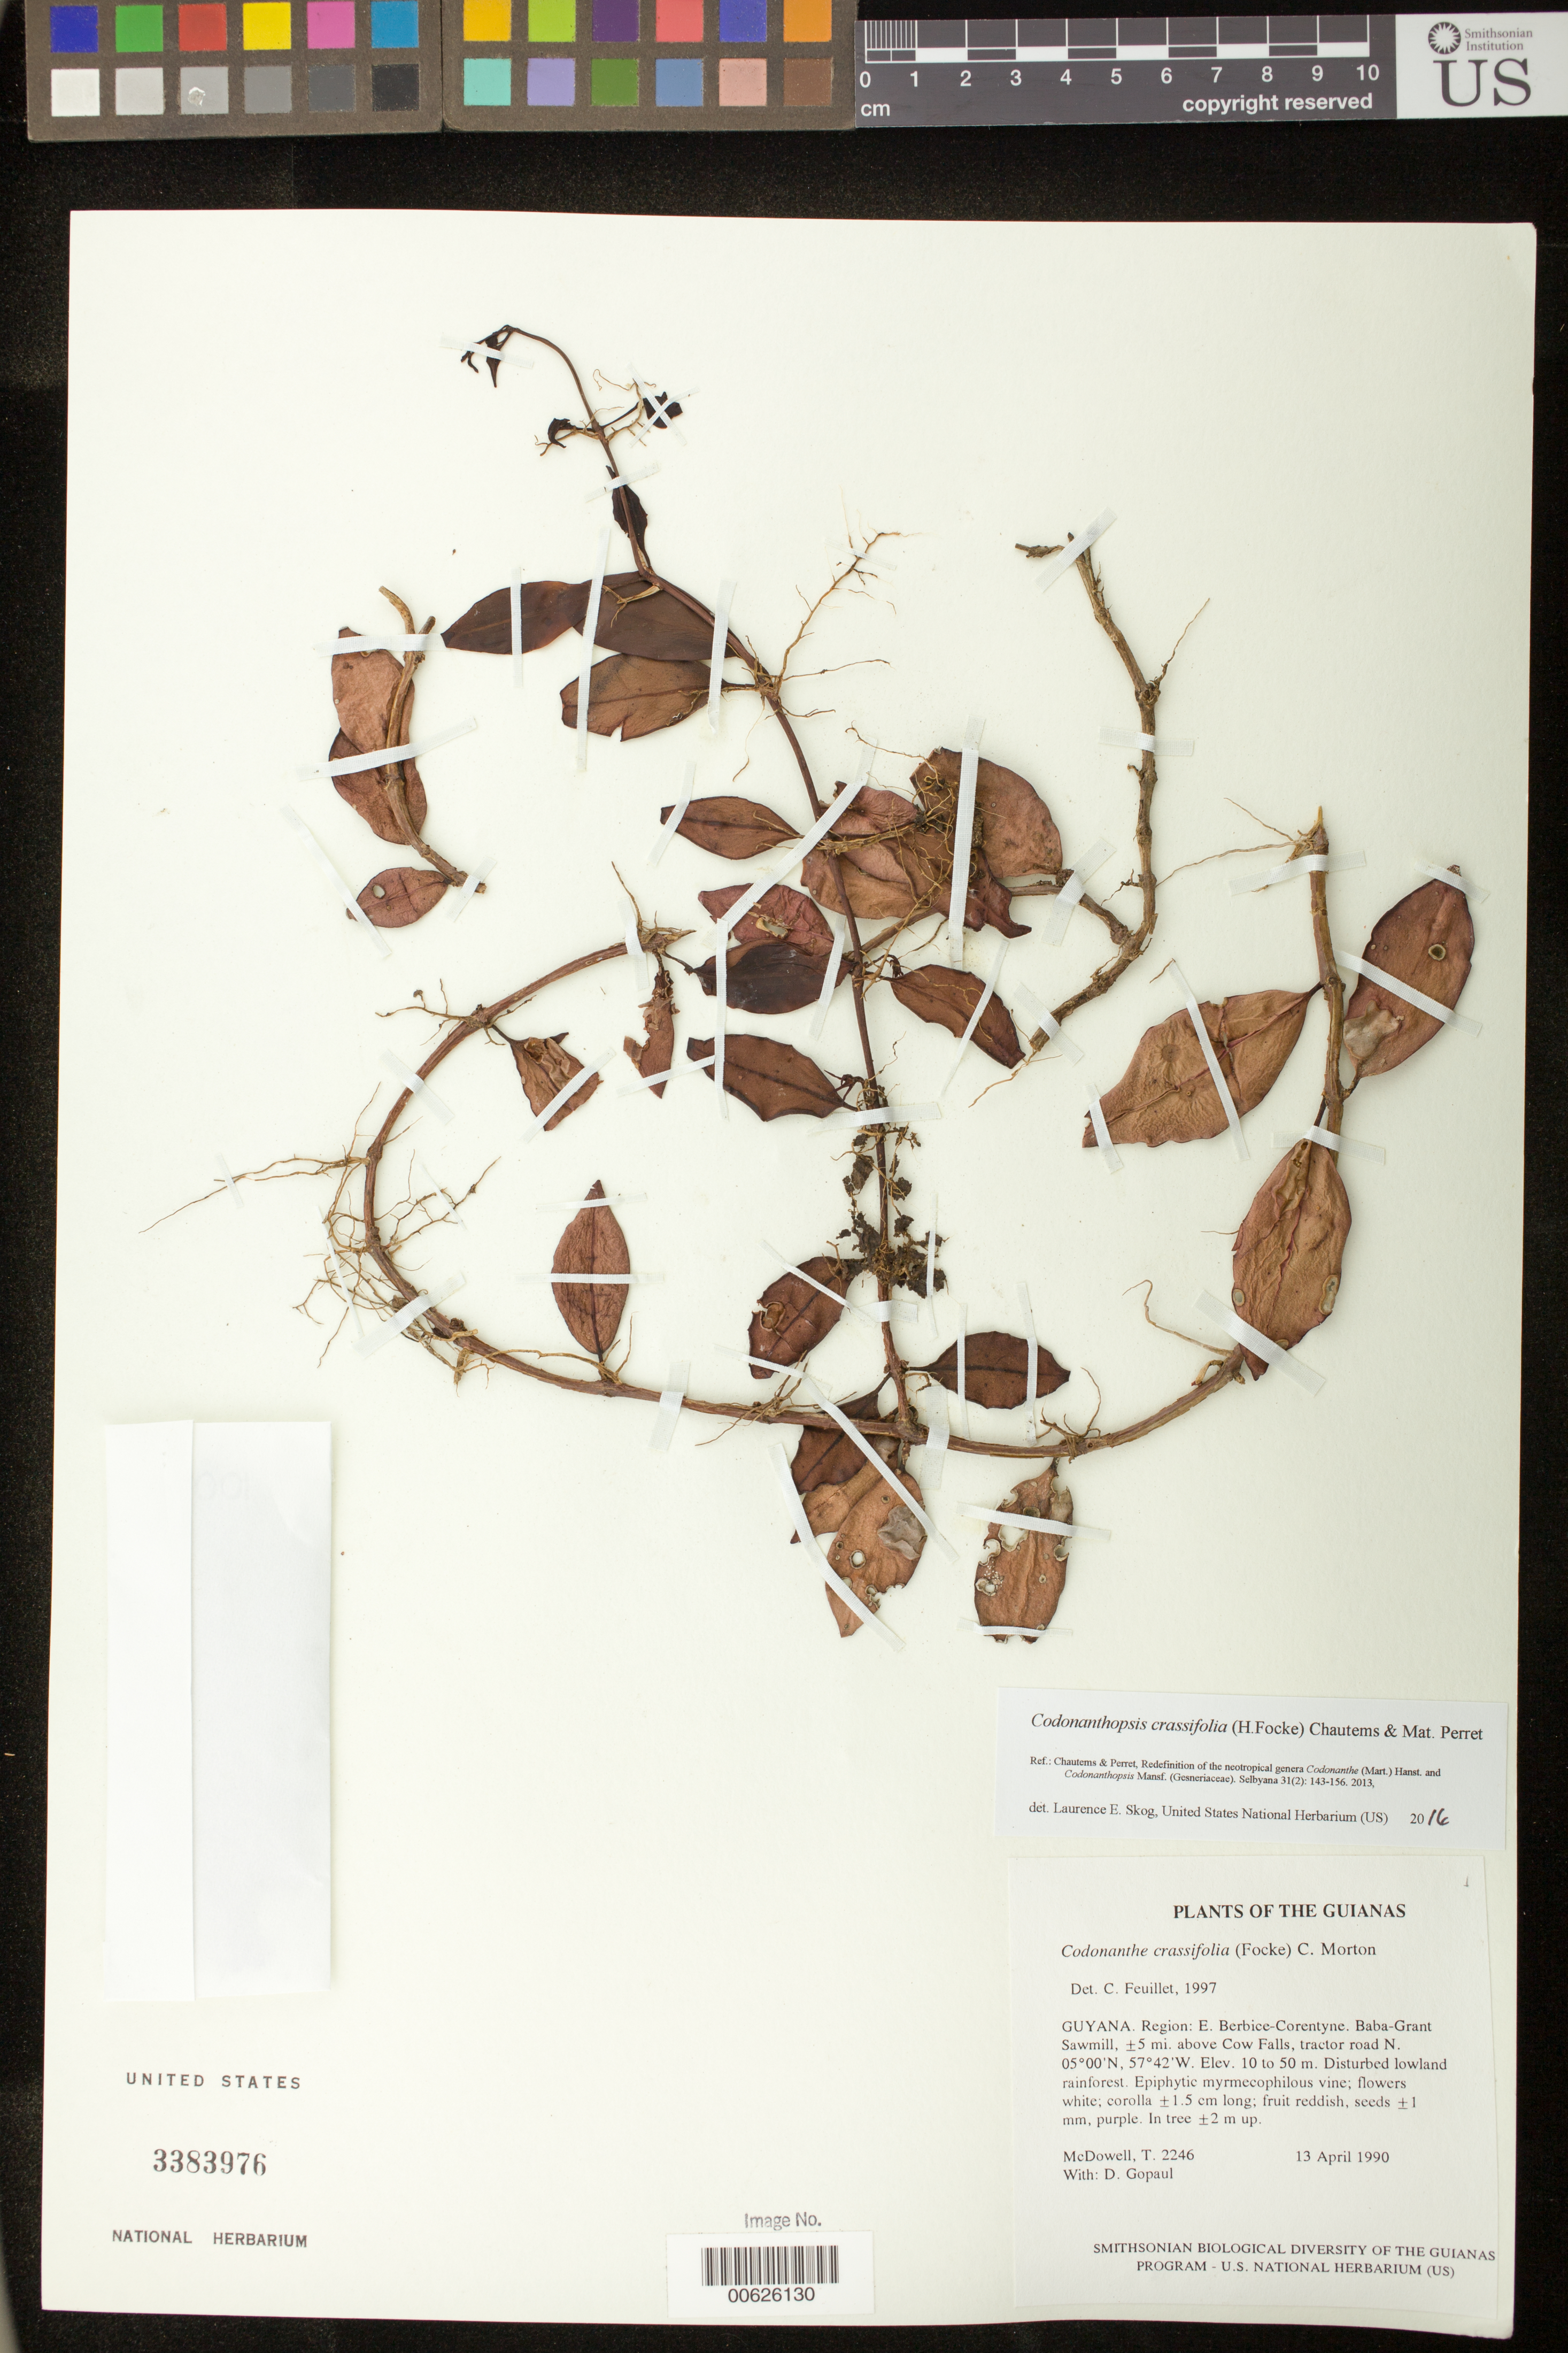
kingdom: Plantae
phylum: Tracheophyta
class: Magnoliopsida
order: Lamiales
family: Gesneriaceae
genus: Codonanthopsis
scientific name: Codonanthopsis crassifolia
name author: (H. Focke) Chautems & Mat.Perret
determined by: Skog, Laurence E.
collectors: T. McDowell & D. Gopaul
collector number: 2246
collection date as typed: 13 Apr 1990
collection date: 1990-04-13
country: Guyana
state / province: E. Berbice-Corentyne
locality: Baba-Grant Sawmill, ±5 mi. above Cow Falls, tractor road N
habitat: Disturbed lowland rainforest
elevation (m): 10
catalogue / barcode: US 3383976